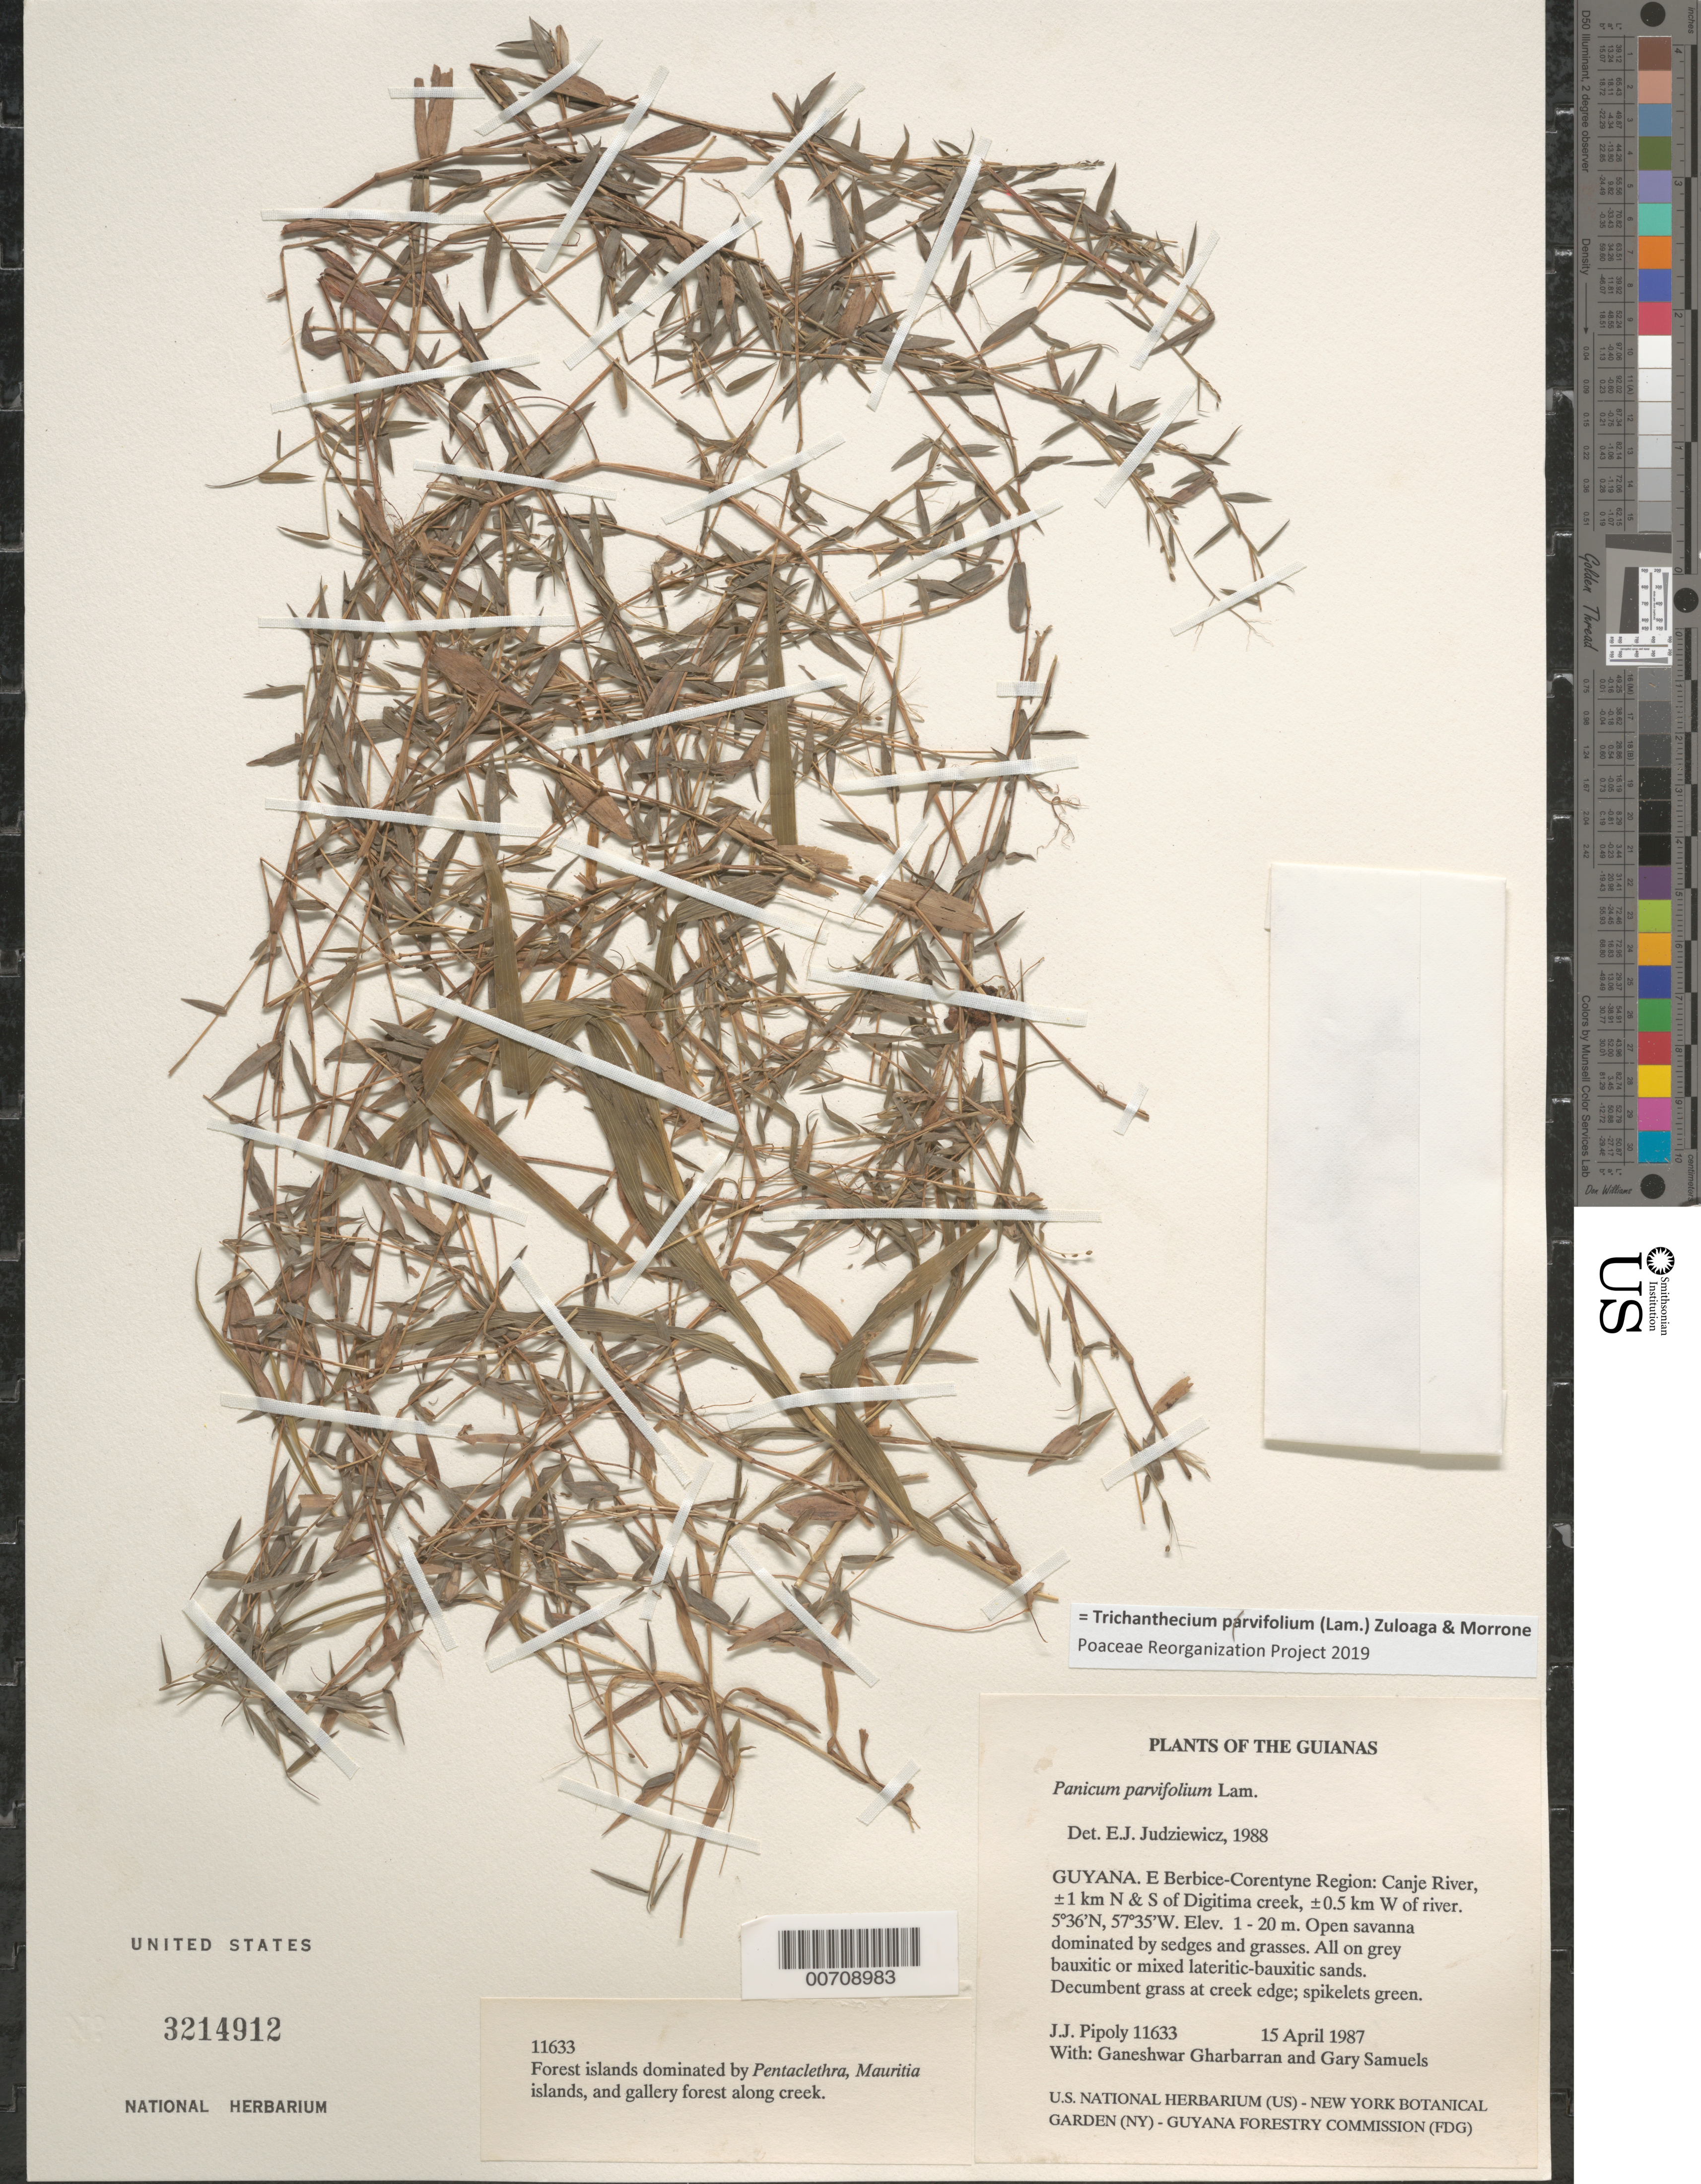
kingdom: Plantae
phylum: Tracheophyta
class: Liliopsida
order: Poales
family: Poaceae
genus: Trichanthecium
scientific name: Trichanthecium parvifolium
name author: (Lam.) Zuloaga & Morrone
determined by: Poaceae Reorganization Project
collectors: J. J. Pipoly, G. Gharbarran & G. Samuels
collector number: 11633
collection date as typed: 15 April 1987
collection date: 1987-04-15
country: Guyana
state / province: E. Berbice-Corentyne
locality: Canje River, ±1 km N & S of Digitima creek, ±0.5 km W of river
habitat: Open savanna dominated by sedges and grasses. All on grey bauxitic or mixed lateritic-bauxitic sands. Forest islands dominated by Pentaclethra, Mauritia islands, and gallery forest along creek.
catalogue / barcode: US 3214912